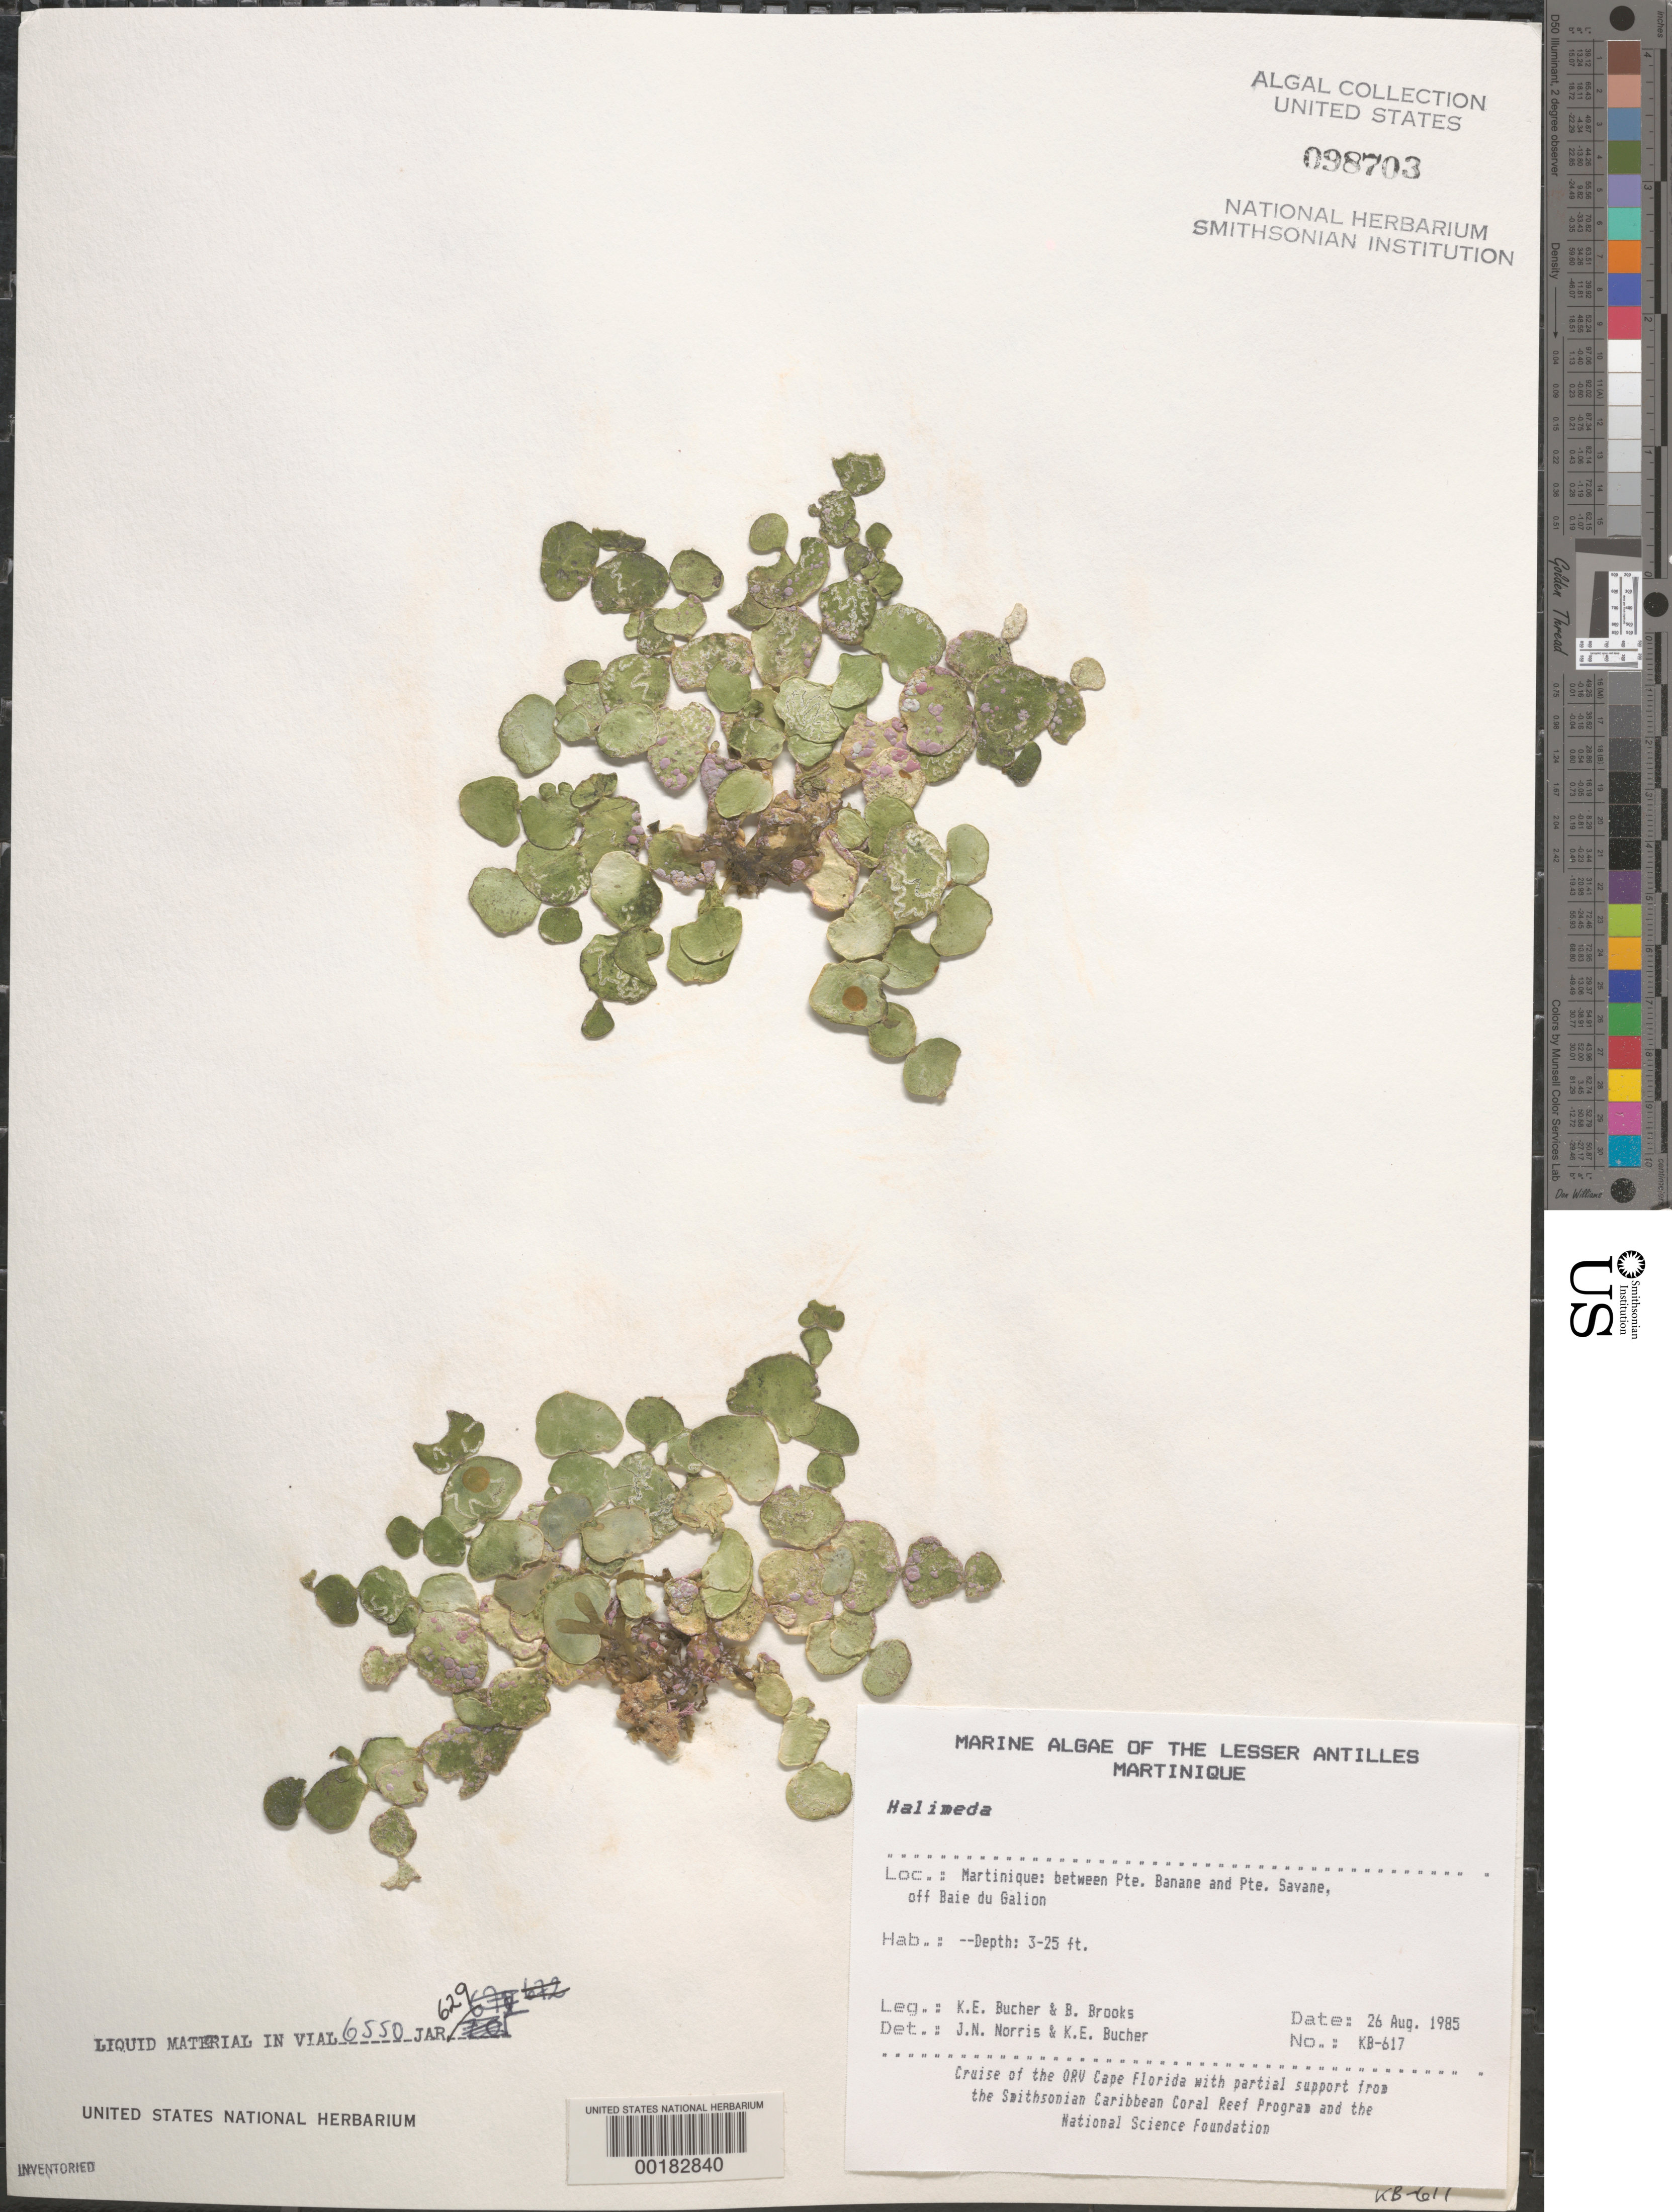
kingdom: Plantae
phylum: Chlorophyta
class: Ulvophyceae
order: Bryopsidales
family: Halimedaceae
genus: Halimeda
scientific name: Halimeda sp.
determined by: Norris, J. N.; Bucher, K. E.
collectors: K. E. Bucher & B. Brooks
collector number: Kb-617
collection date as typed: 26 Aug 1985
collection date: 1985-08-26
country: Martinique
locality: Between Pointe Banane and Pointe Savane, off Baie du Galion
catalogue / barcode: US 98703